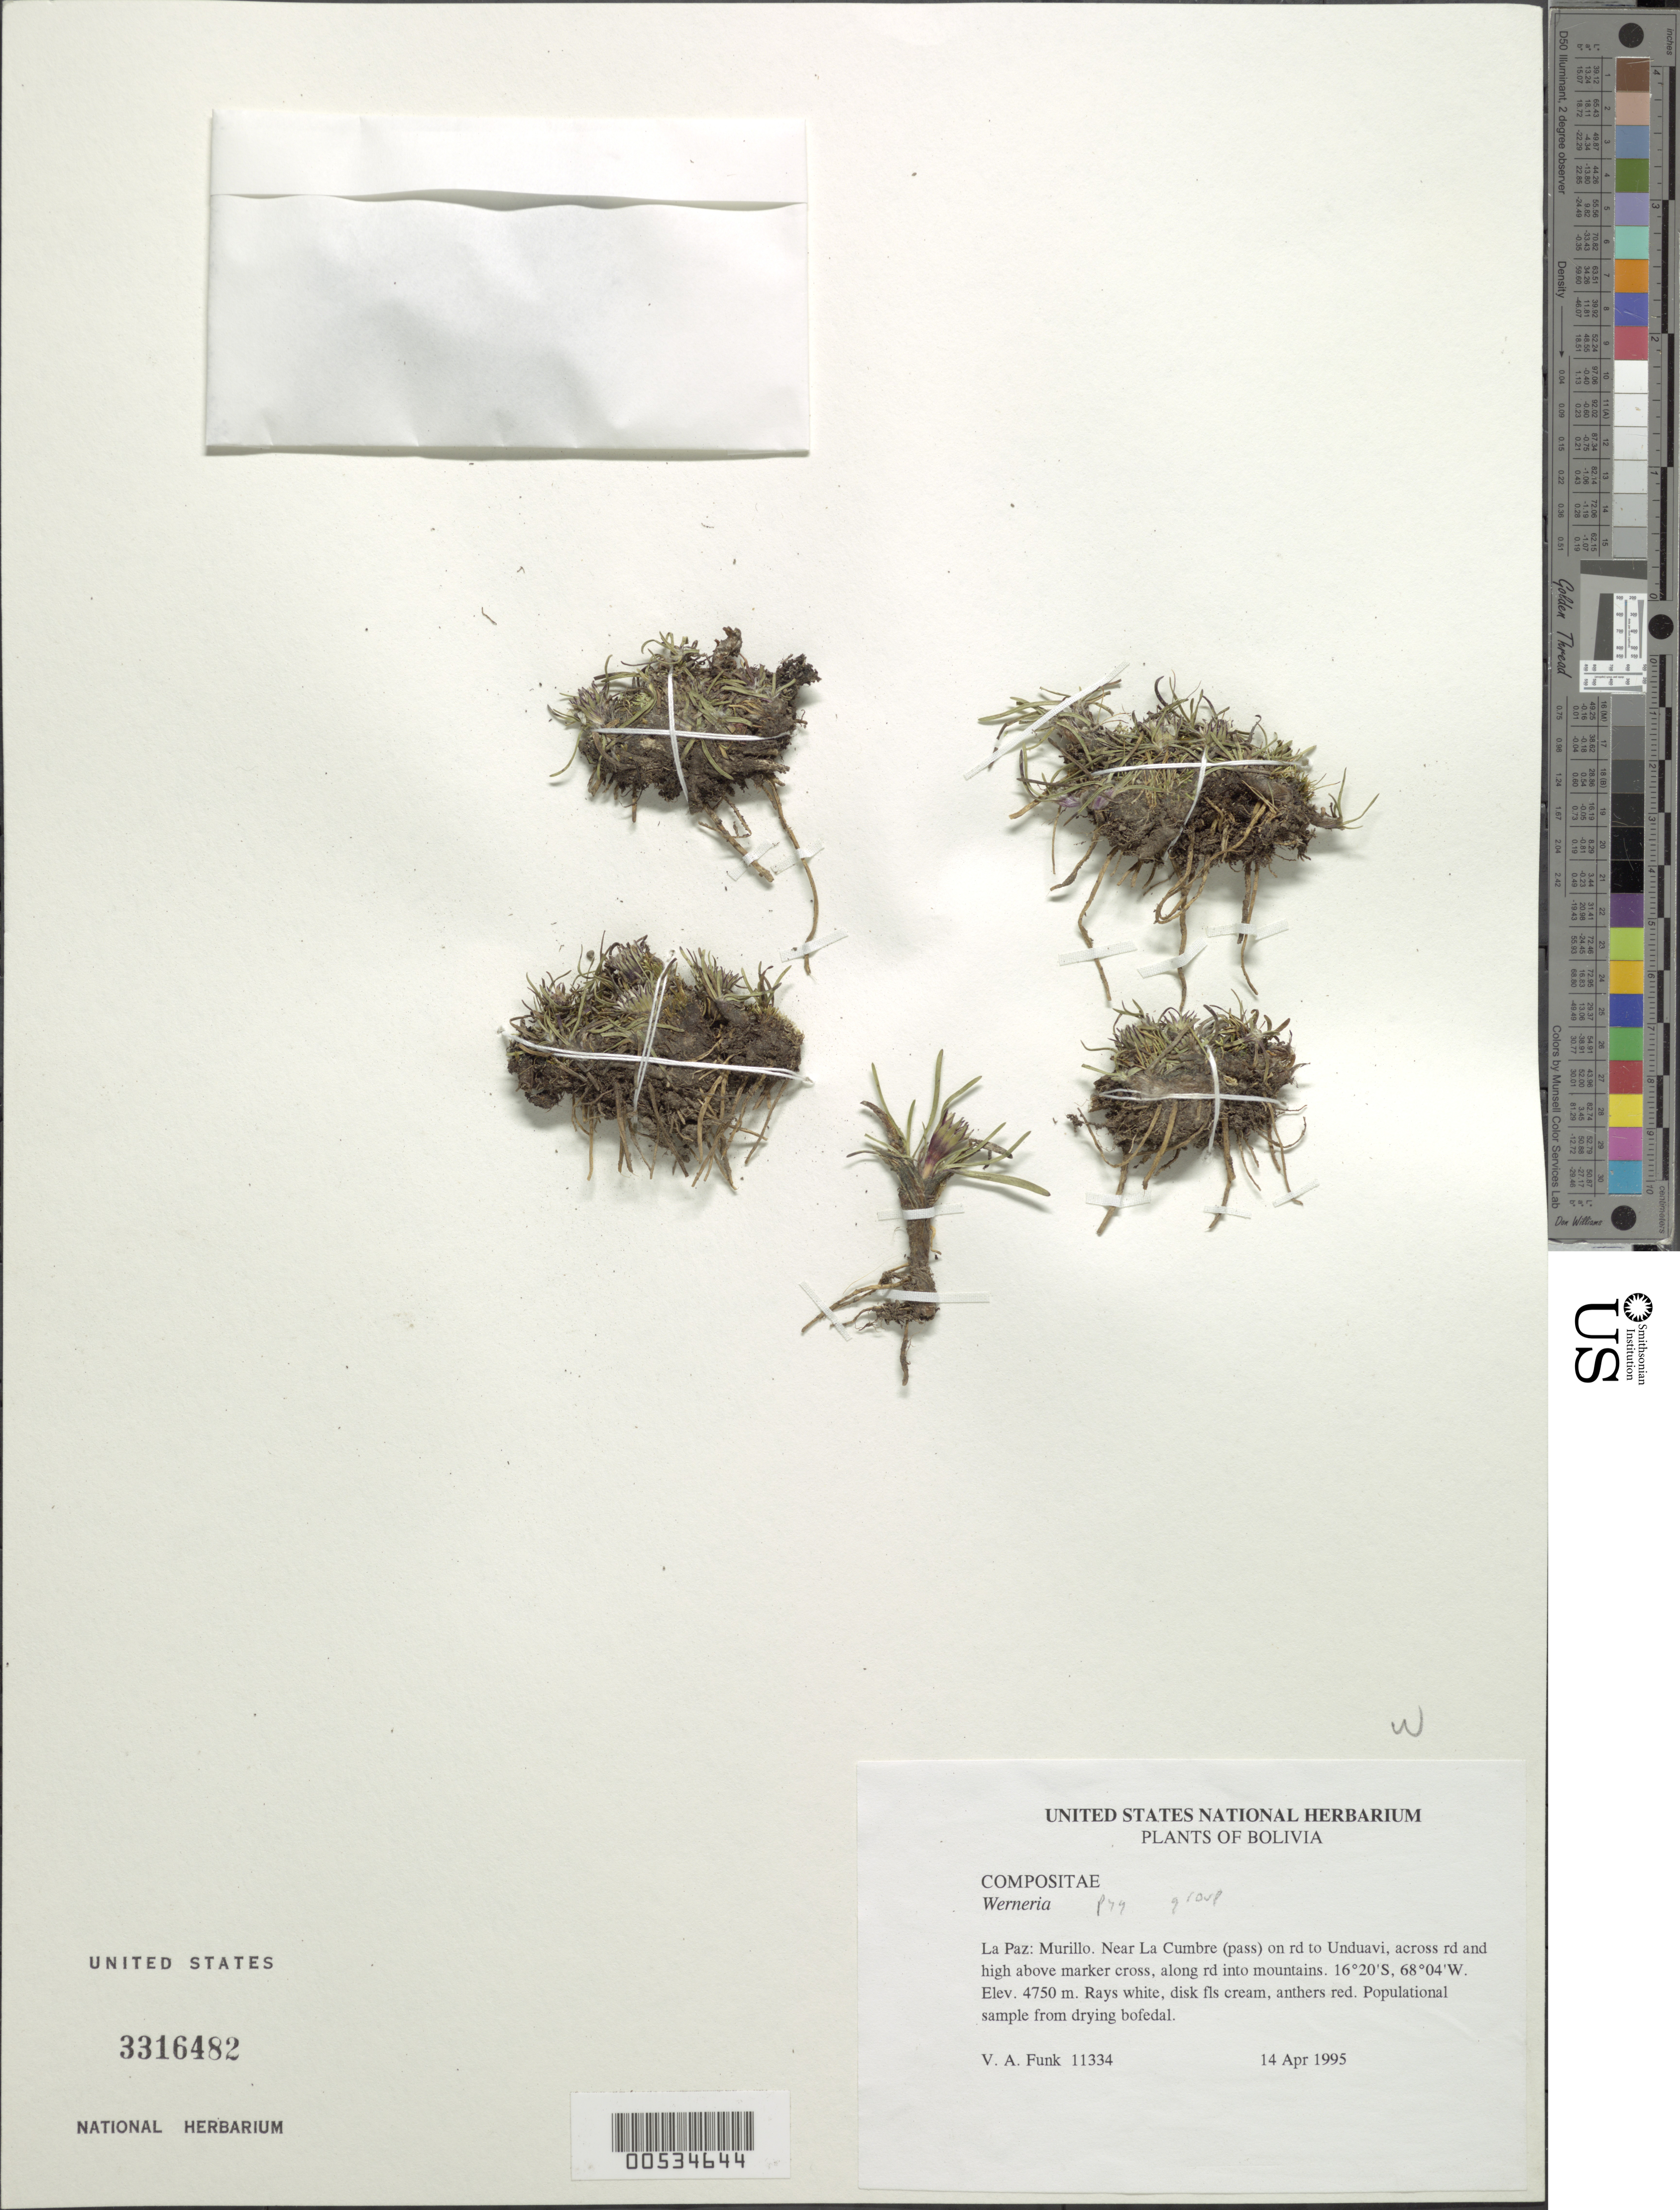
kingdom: Plantae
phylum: Tracheophyta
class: Magnoliopsida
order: Asterales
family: Asteraceae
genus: Werneria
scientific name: Werneria apiculata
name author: Sch. Bip.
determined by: Calvo, Joel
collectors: V. Funk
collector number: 11334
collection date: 1995-04-14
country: Bolivia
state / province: La Paz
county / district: Murillo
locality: La Cumbre (pass) on rd to Unduavi, across rd and high above marker cross, along rd. into mountains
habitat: Drying bofedal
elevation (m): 4750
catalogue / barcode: US 3316482